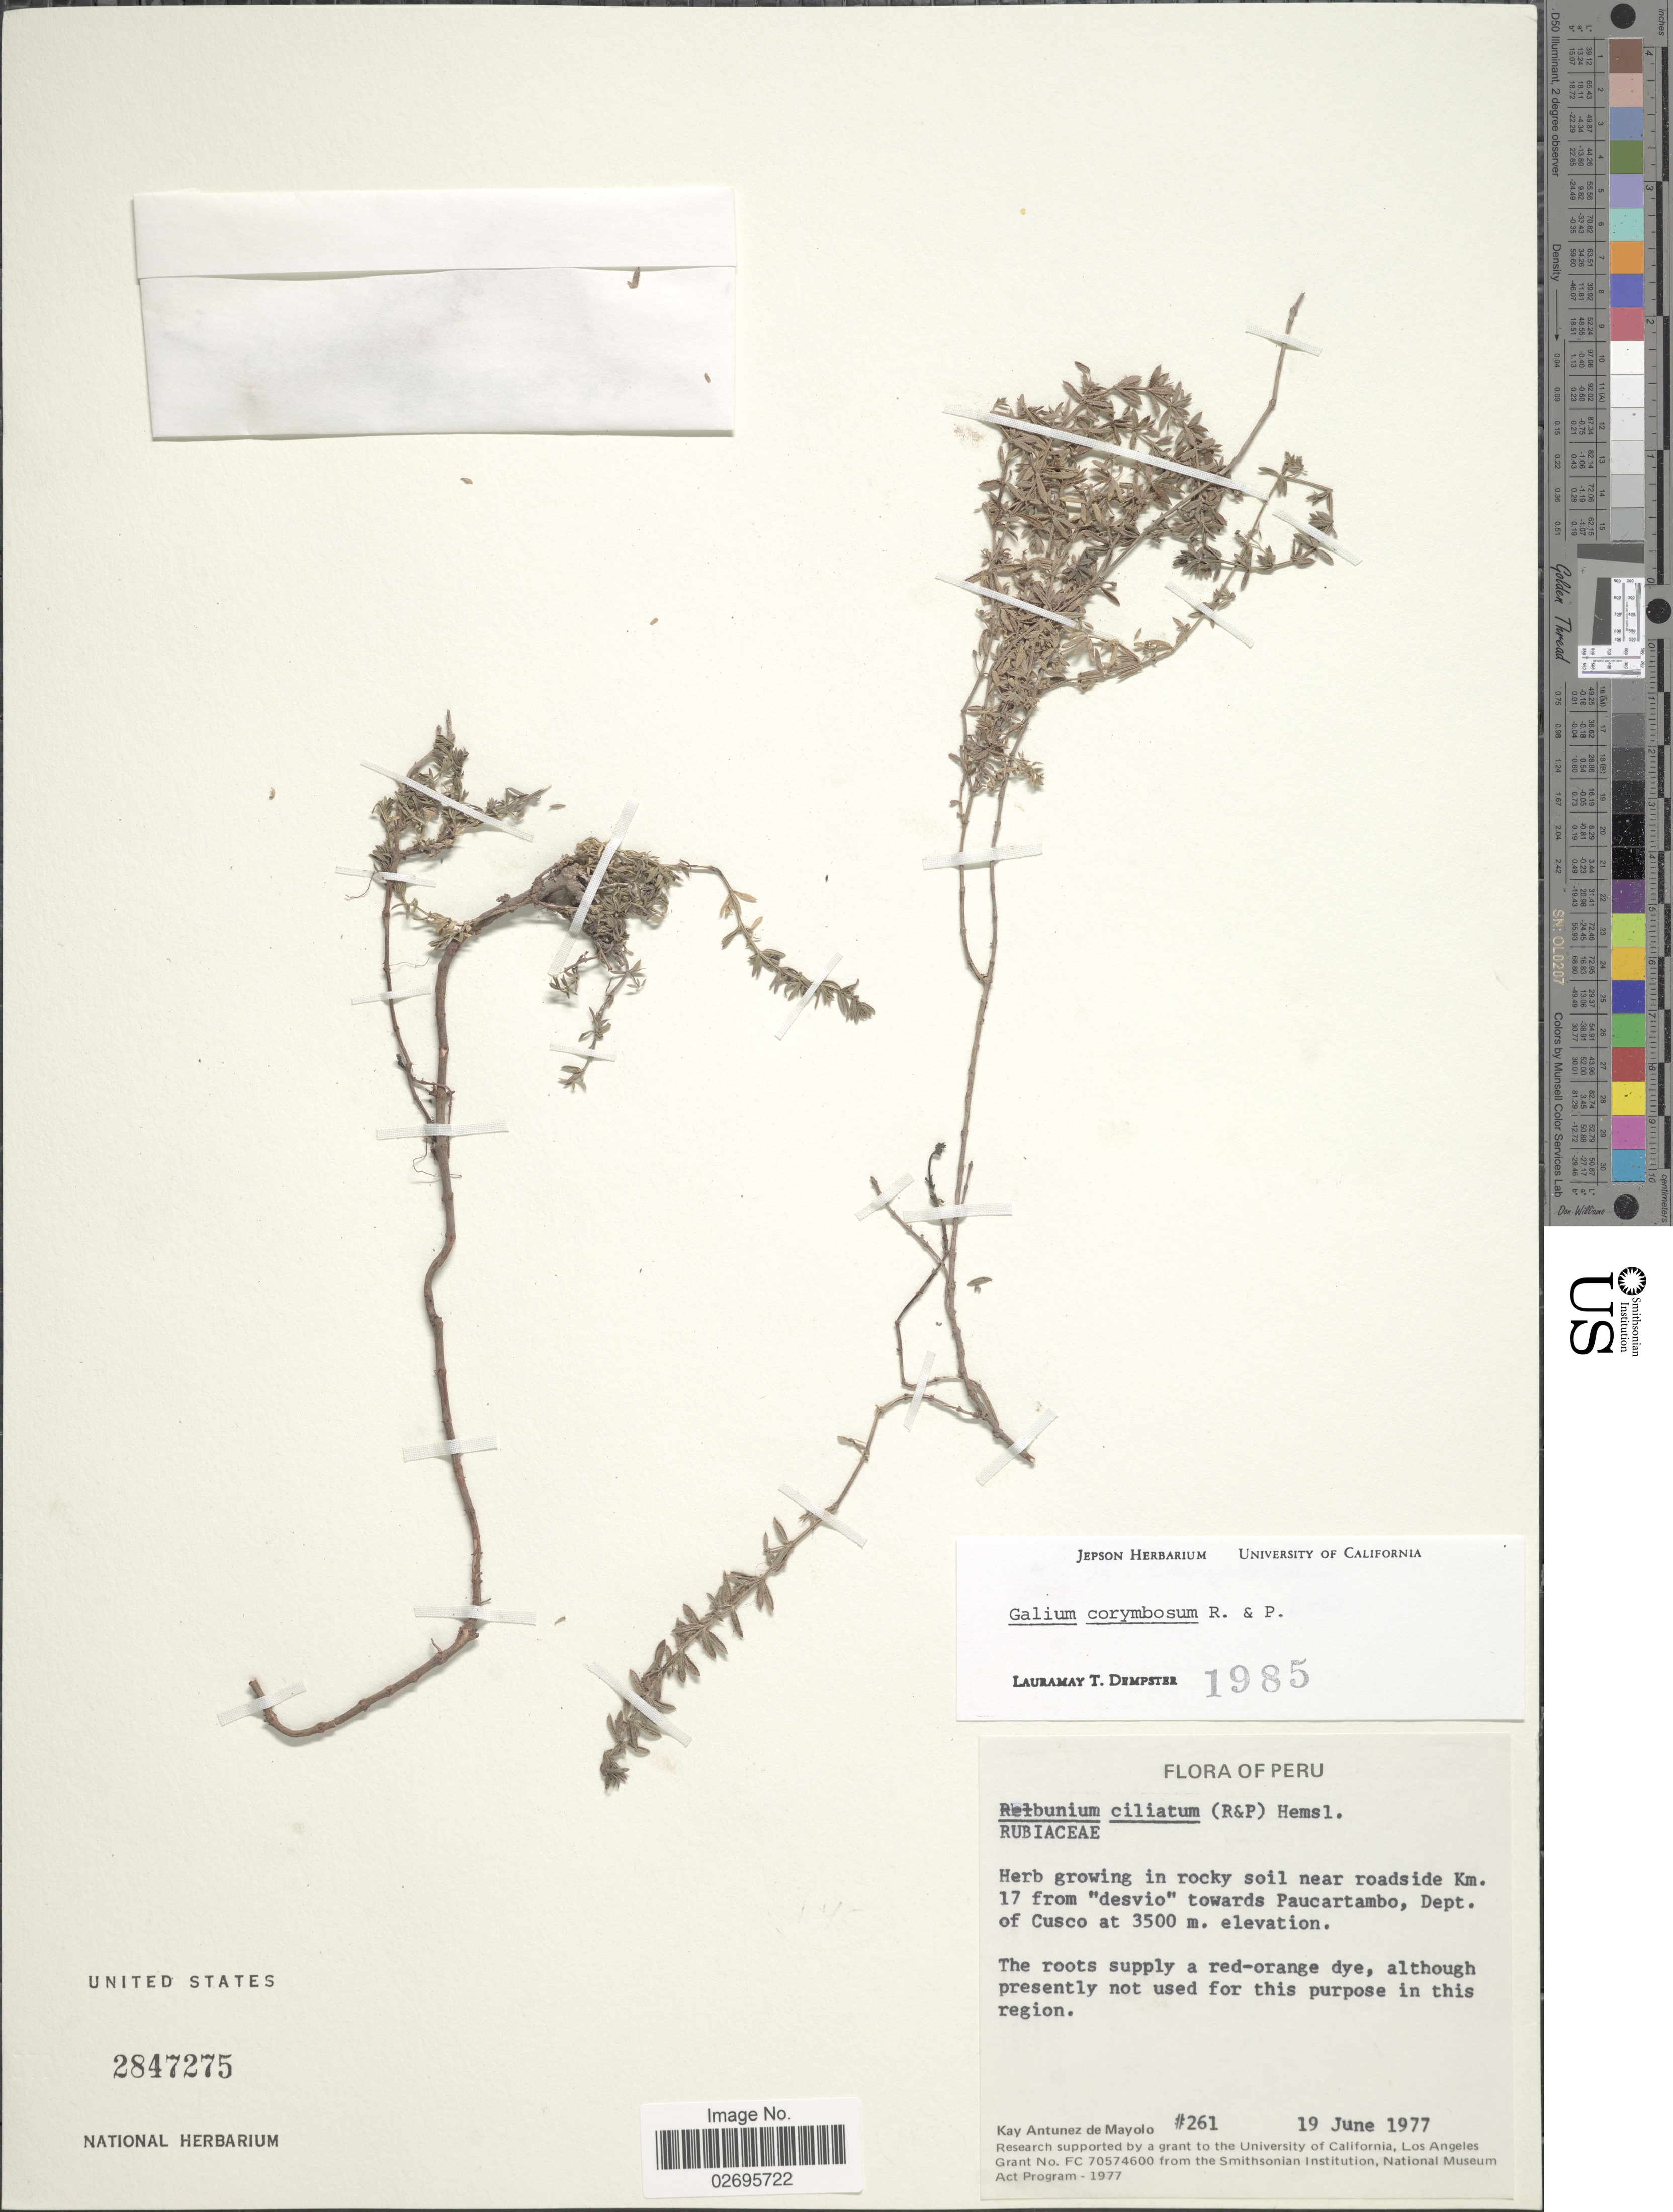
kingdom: Plantae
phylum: Tracheophyta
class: Magnoliopsida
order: Gentianales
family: Rubiaceae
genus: Galium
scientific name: Galium corymbosum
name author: Ruiz & Pav.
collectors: K. Antunez de Mayolo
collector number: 261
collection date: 1977-06-19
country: Peru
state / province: Cusco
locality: In rocky soil near roadside Km. 17 from desvio, towards Paucartambo, Dept. of Cusco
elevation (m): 3500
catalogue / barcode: US 2847275